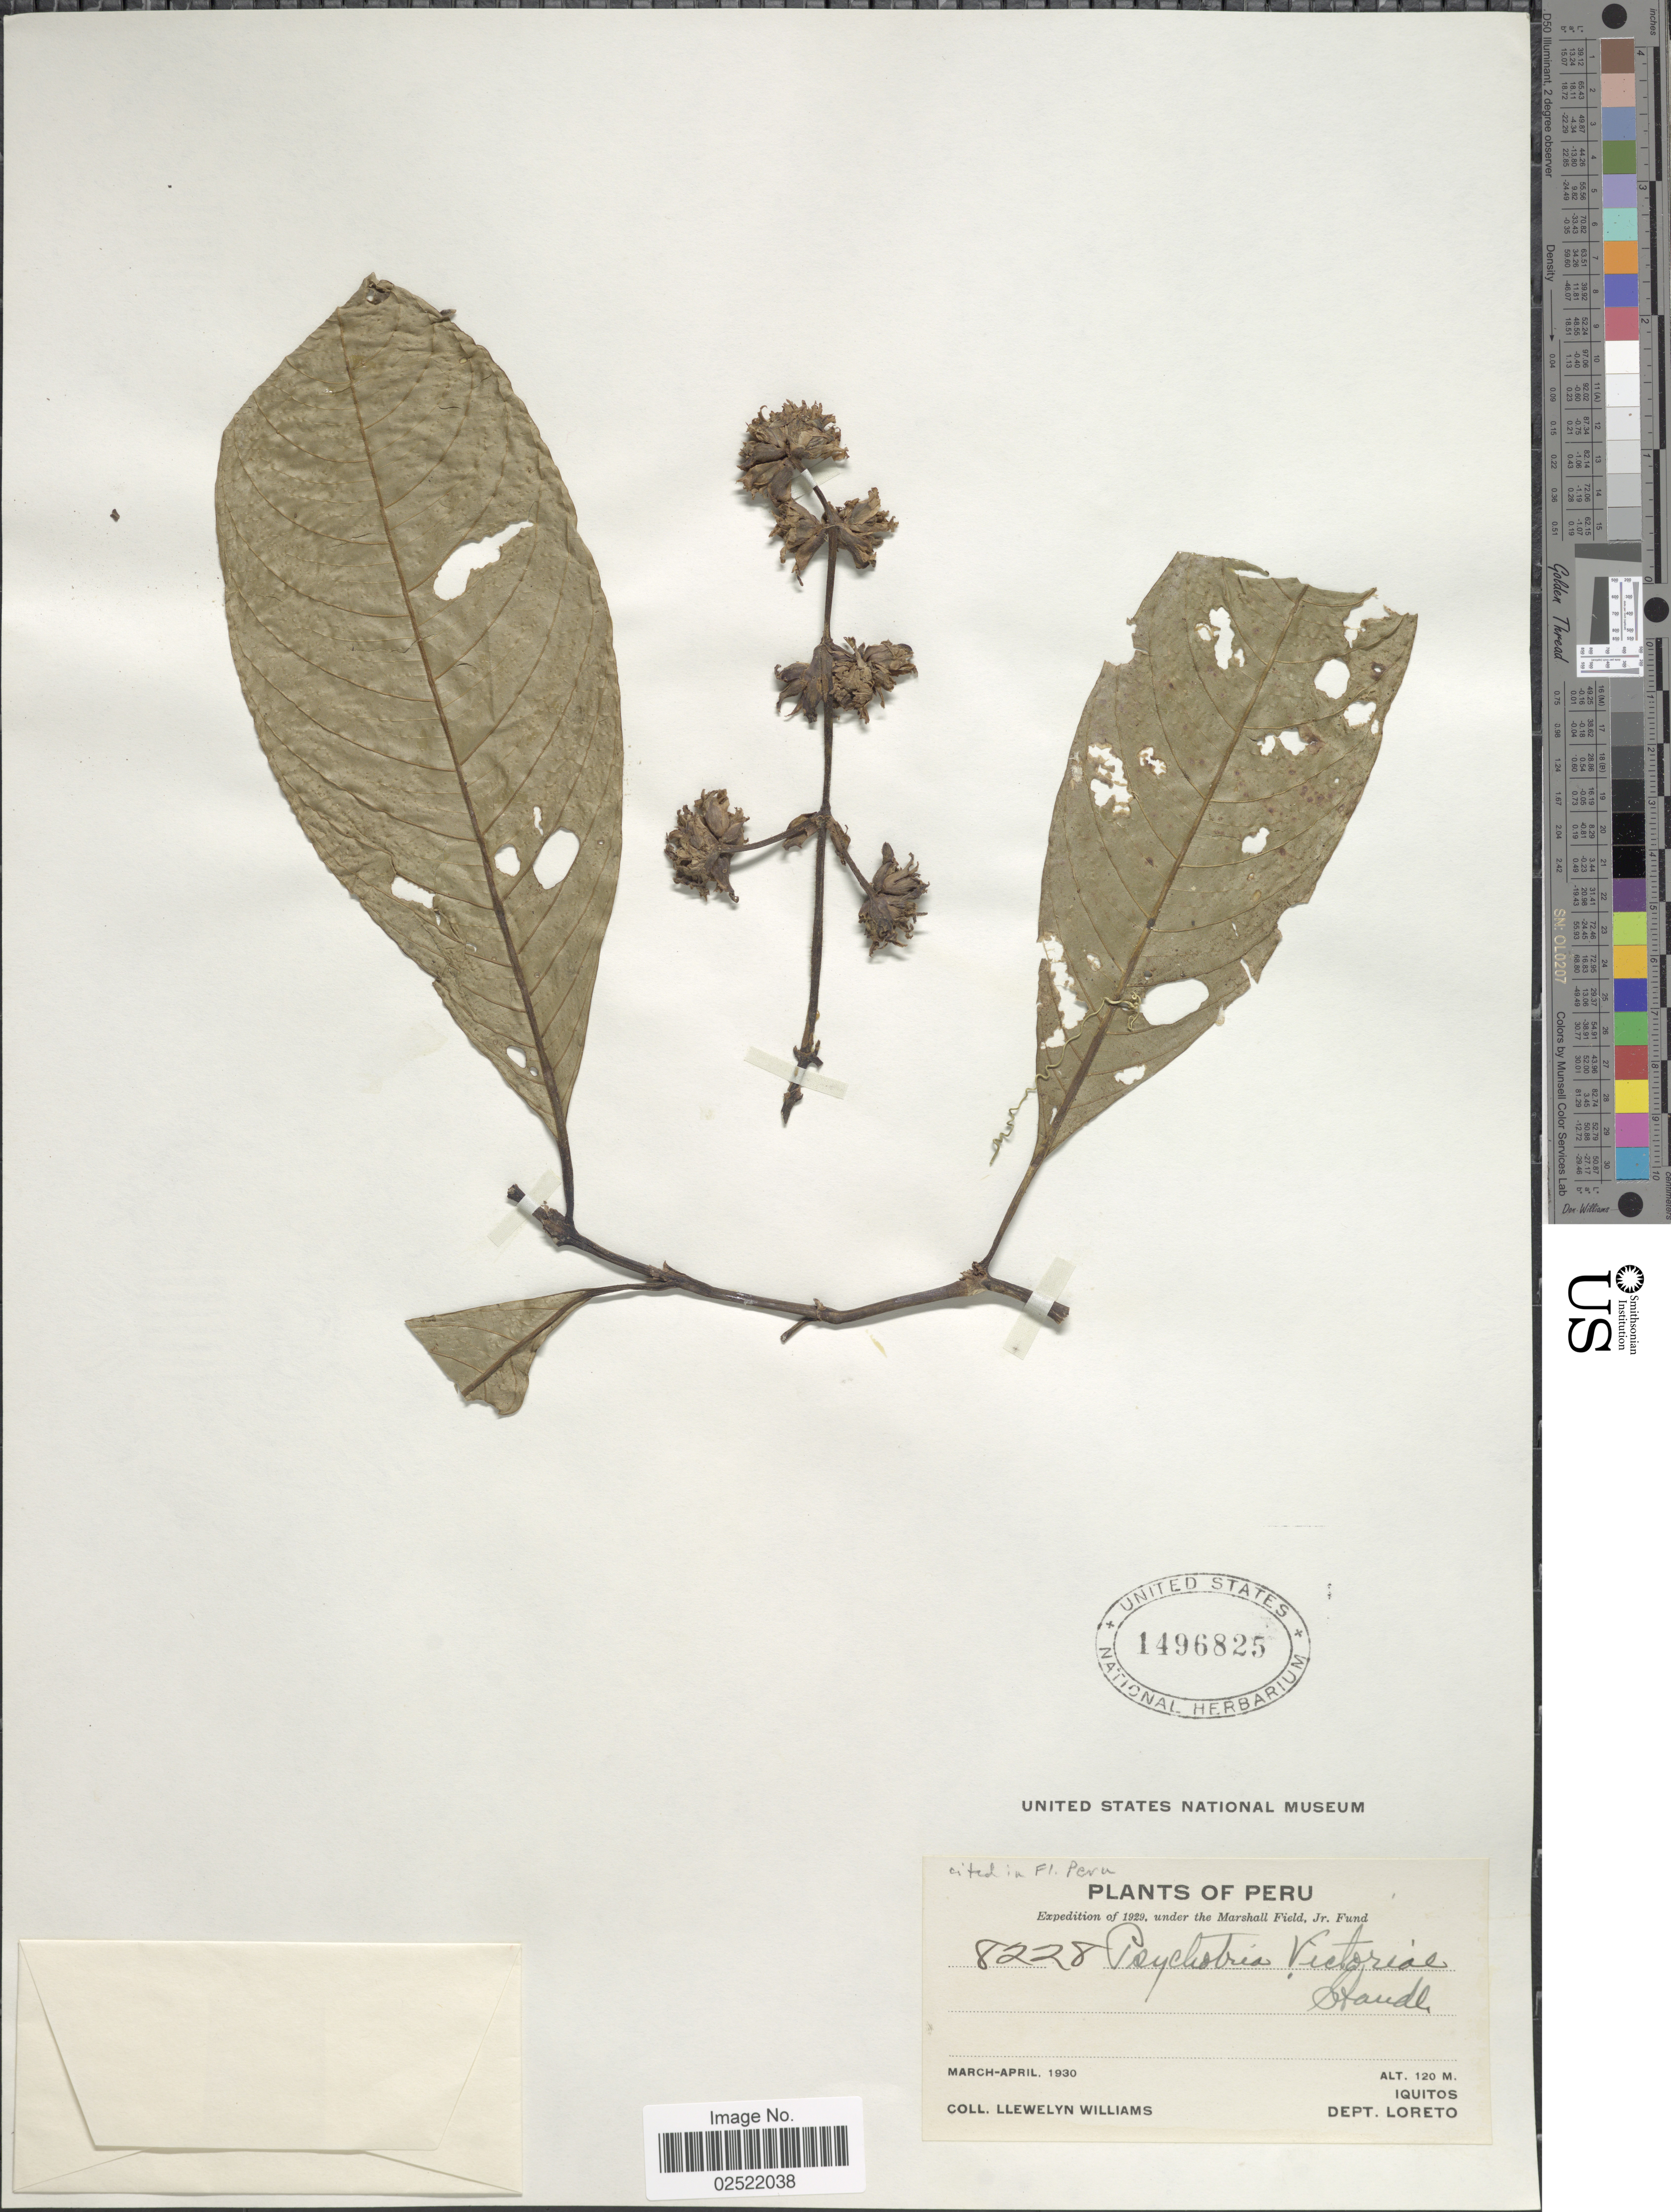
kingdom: Plantae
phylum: Tracheophyta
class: Magnoliopsida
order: Gentianales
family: Rubiaceae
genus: Psychotria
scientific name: Psychotria victoriae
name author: Standl.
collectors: Ll. Williams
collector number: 8228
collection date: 1930-03/1930-04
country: Peru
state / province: Loreto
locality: Iquitos. Dept. Loretp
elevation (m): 120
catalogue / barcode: US 1496825